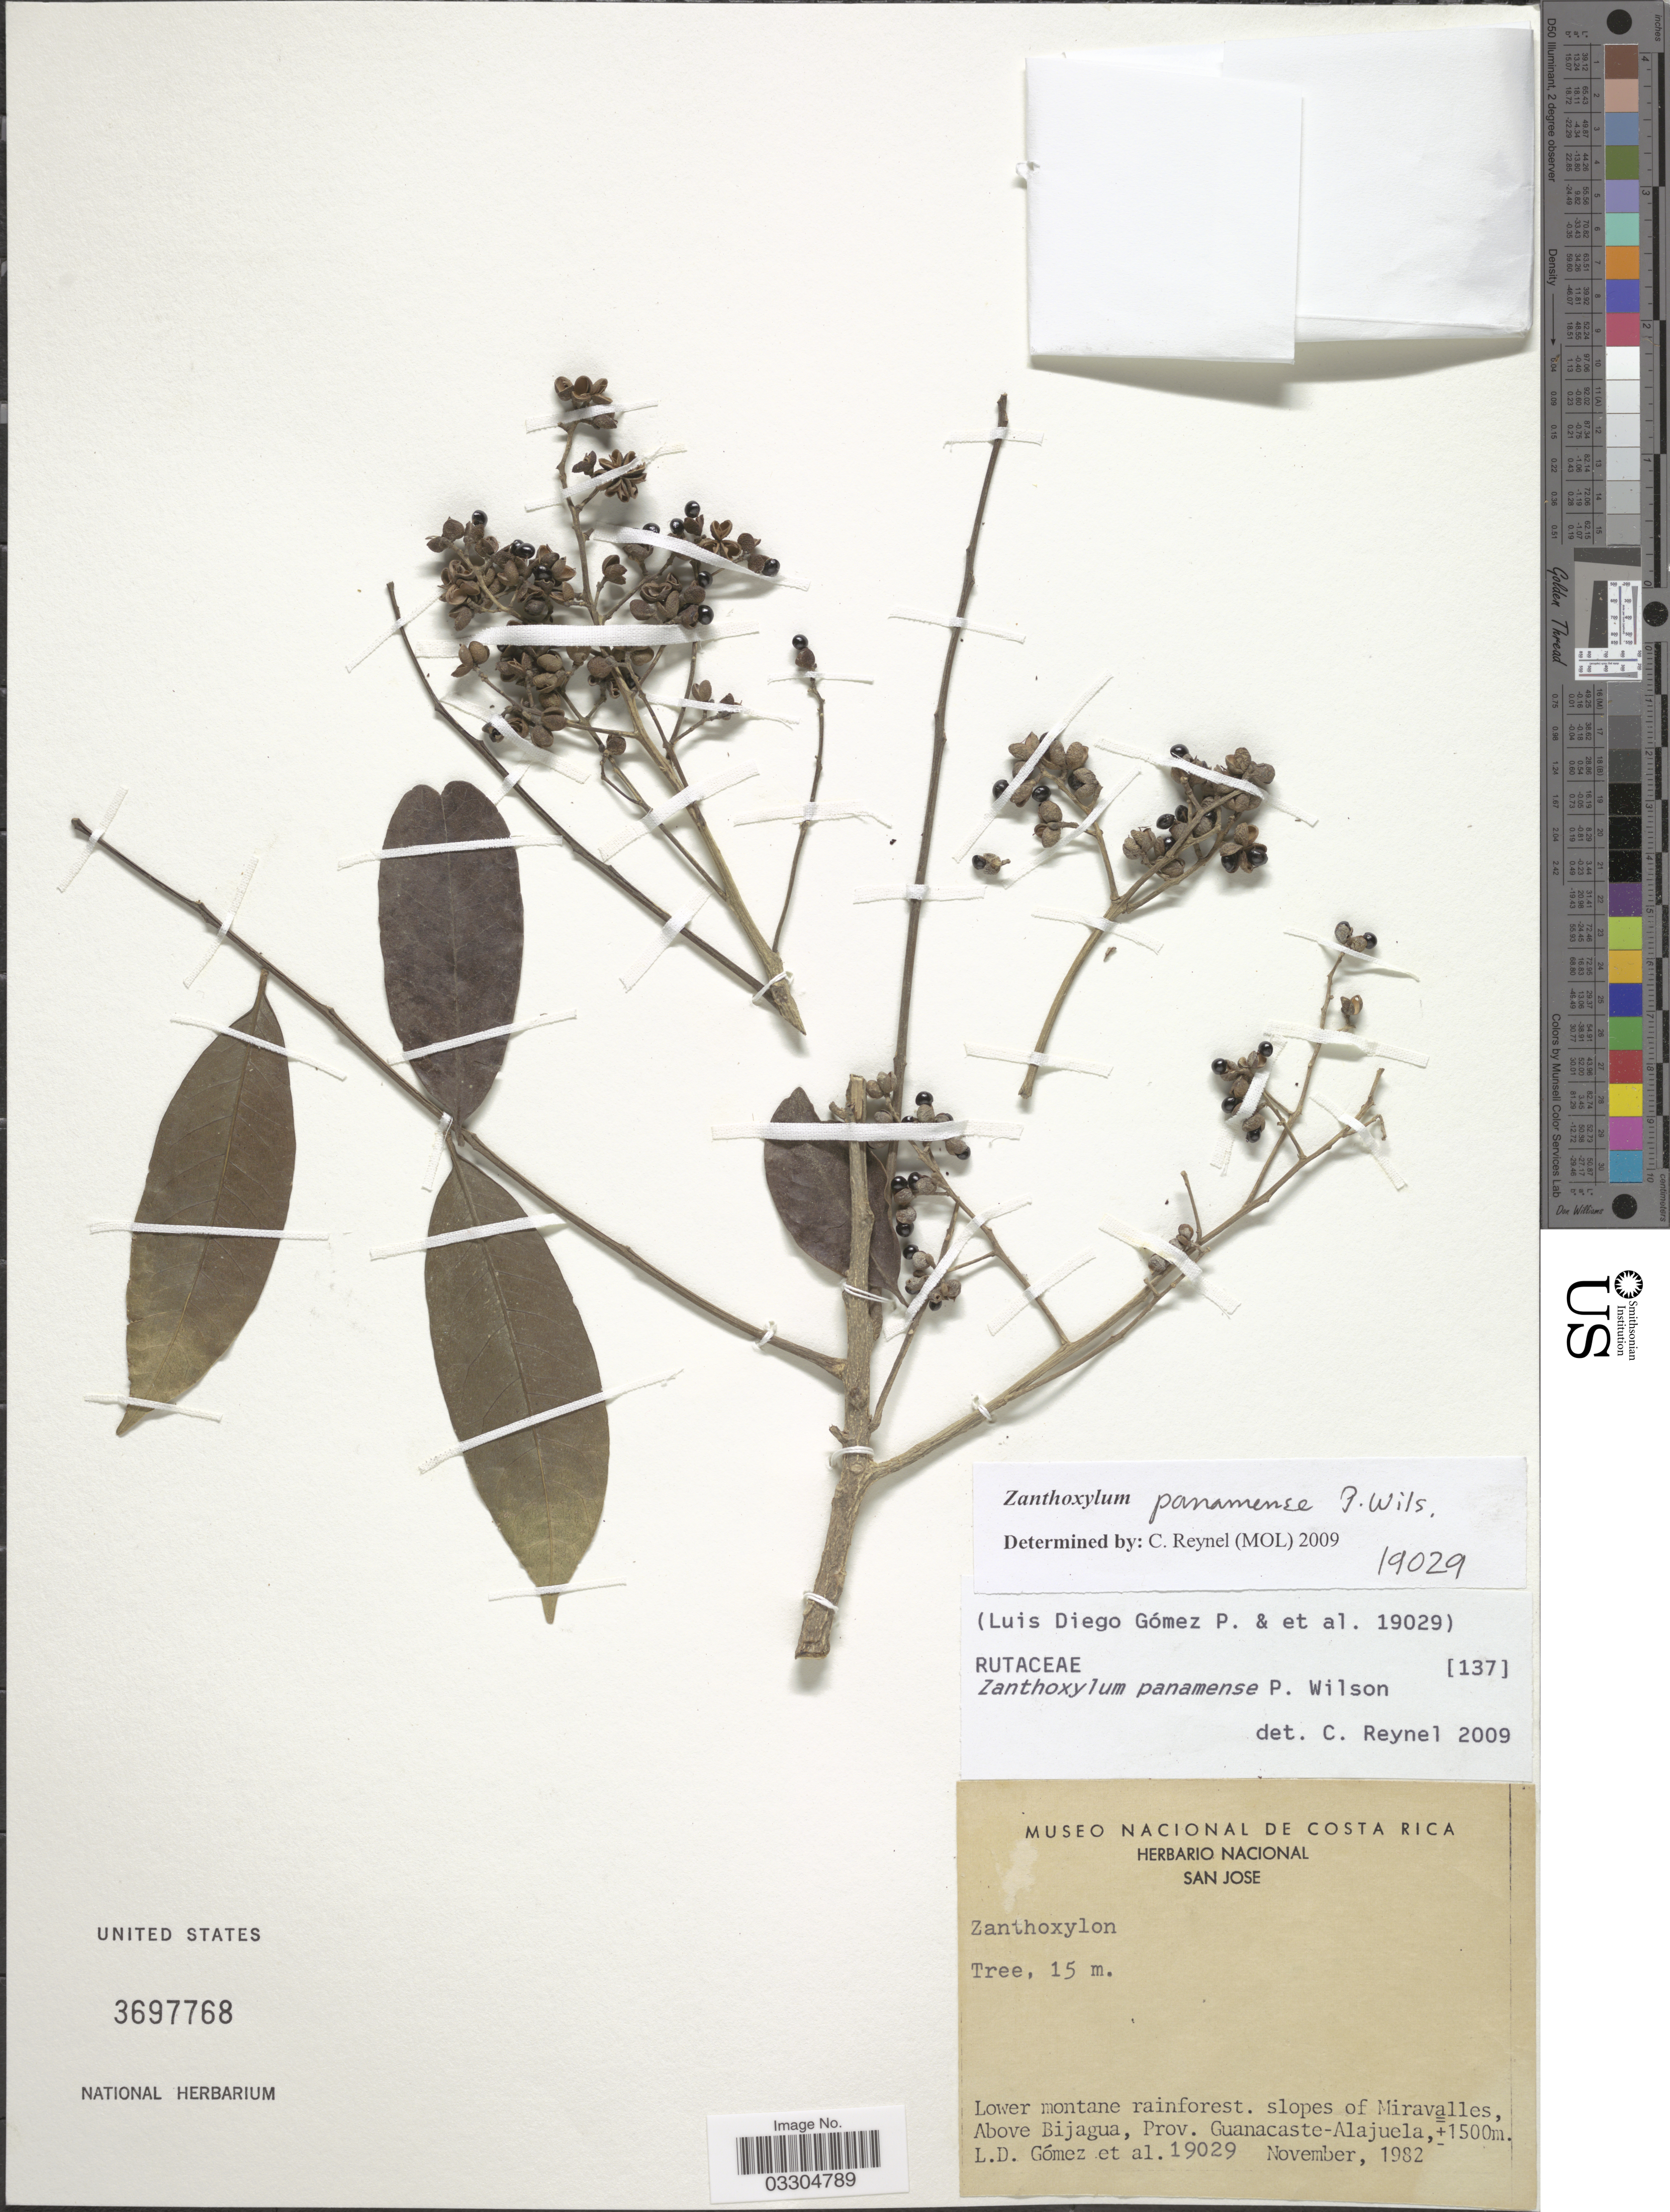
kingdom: Plantae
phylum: Tracheophyta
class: Magnoliopsida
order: Sapindales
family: Rutaceae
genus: Zanthoxylum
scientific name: Zanthoxylum panamense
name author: P. Wilson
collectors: L. D. Gómez & et al.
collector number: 19029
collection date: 1982-11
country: Costa Rica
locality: Slopes of Miravalles, Above Bijagua, Prov. Guanacaste-Alajuela.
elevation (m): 1500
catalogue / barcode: US 3697768